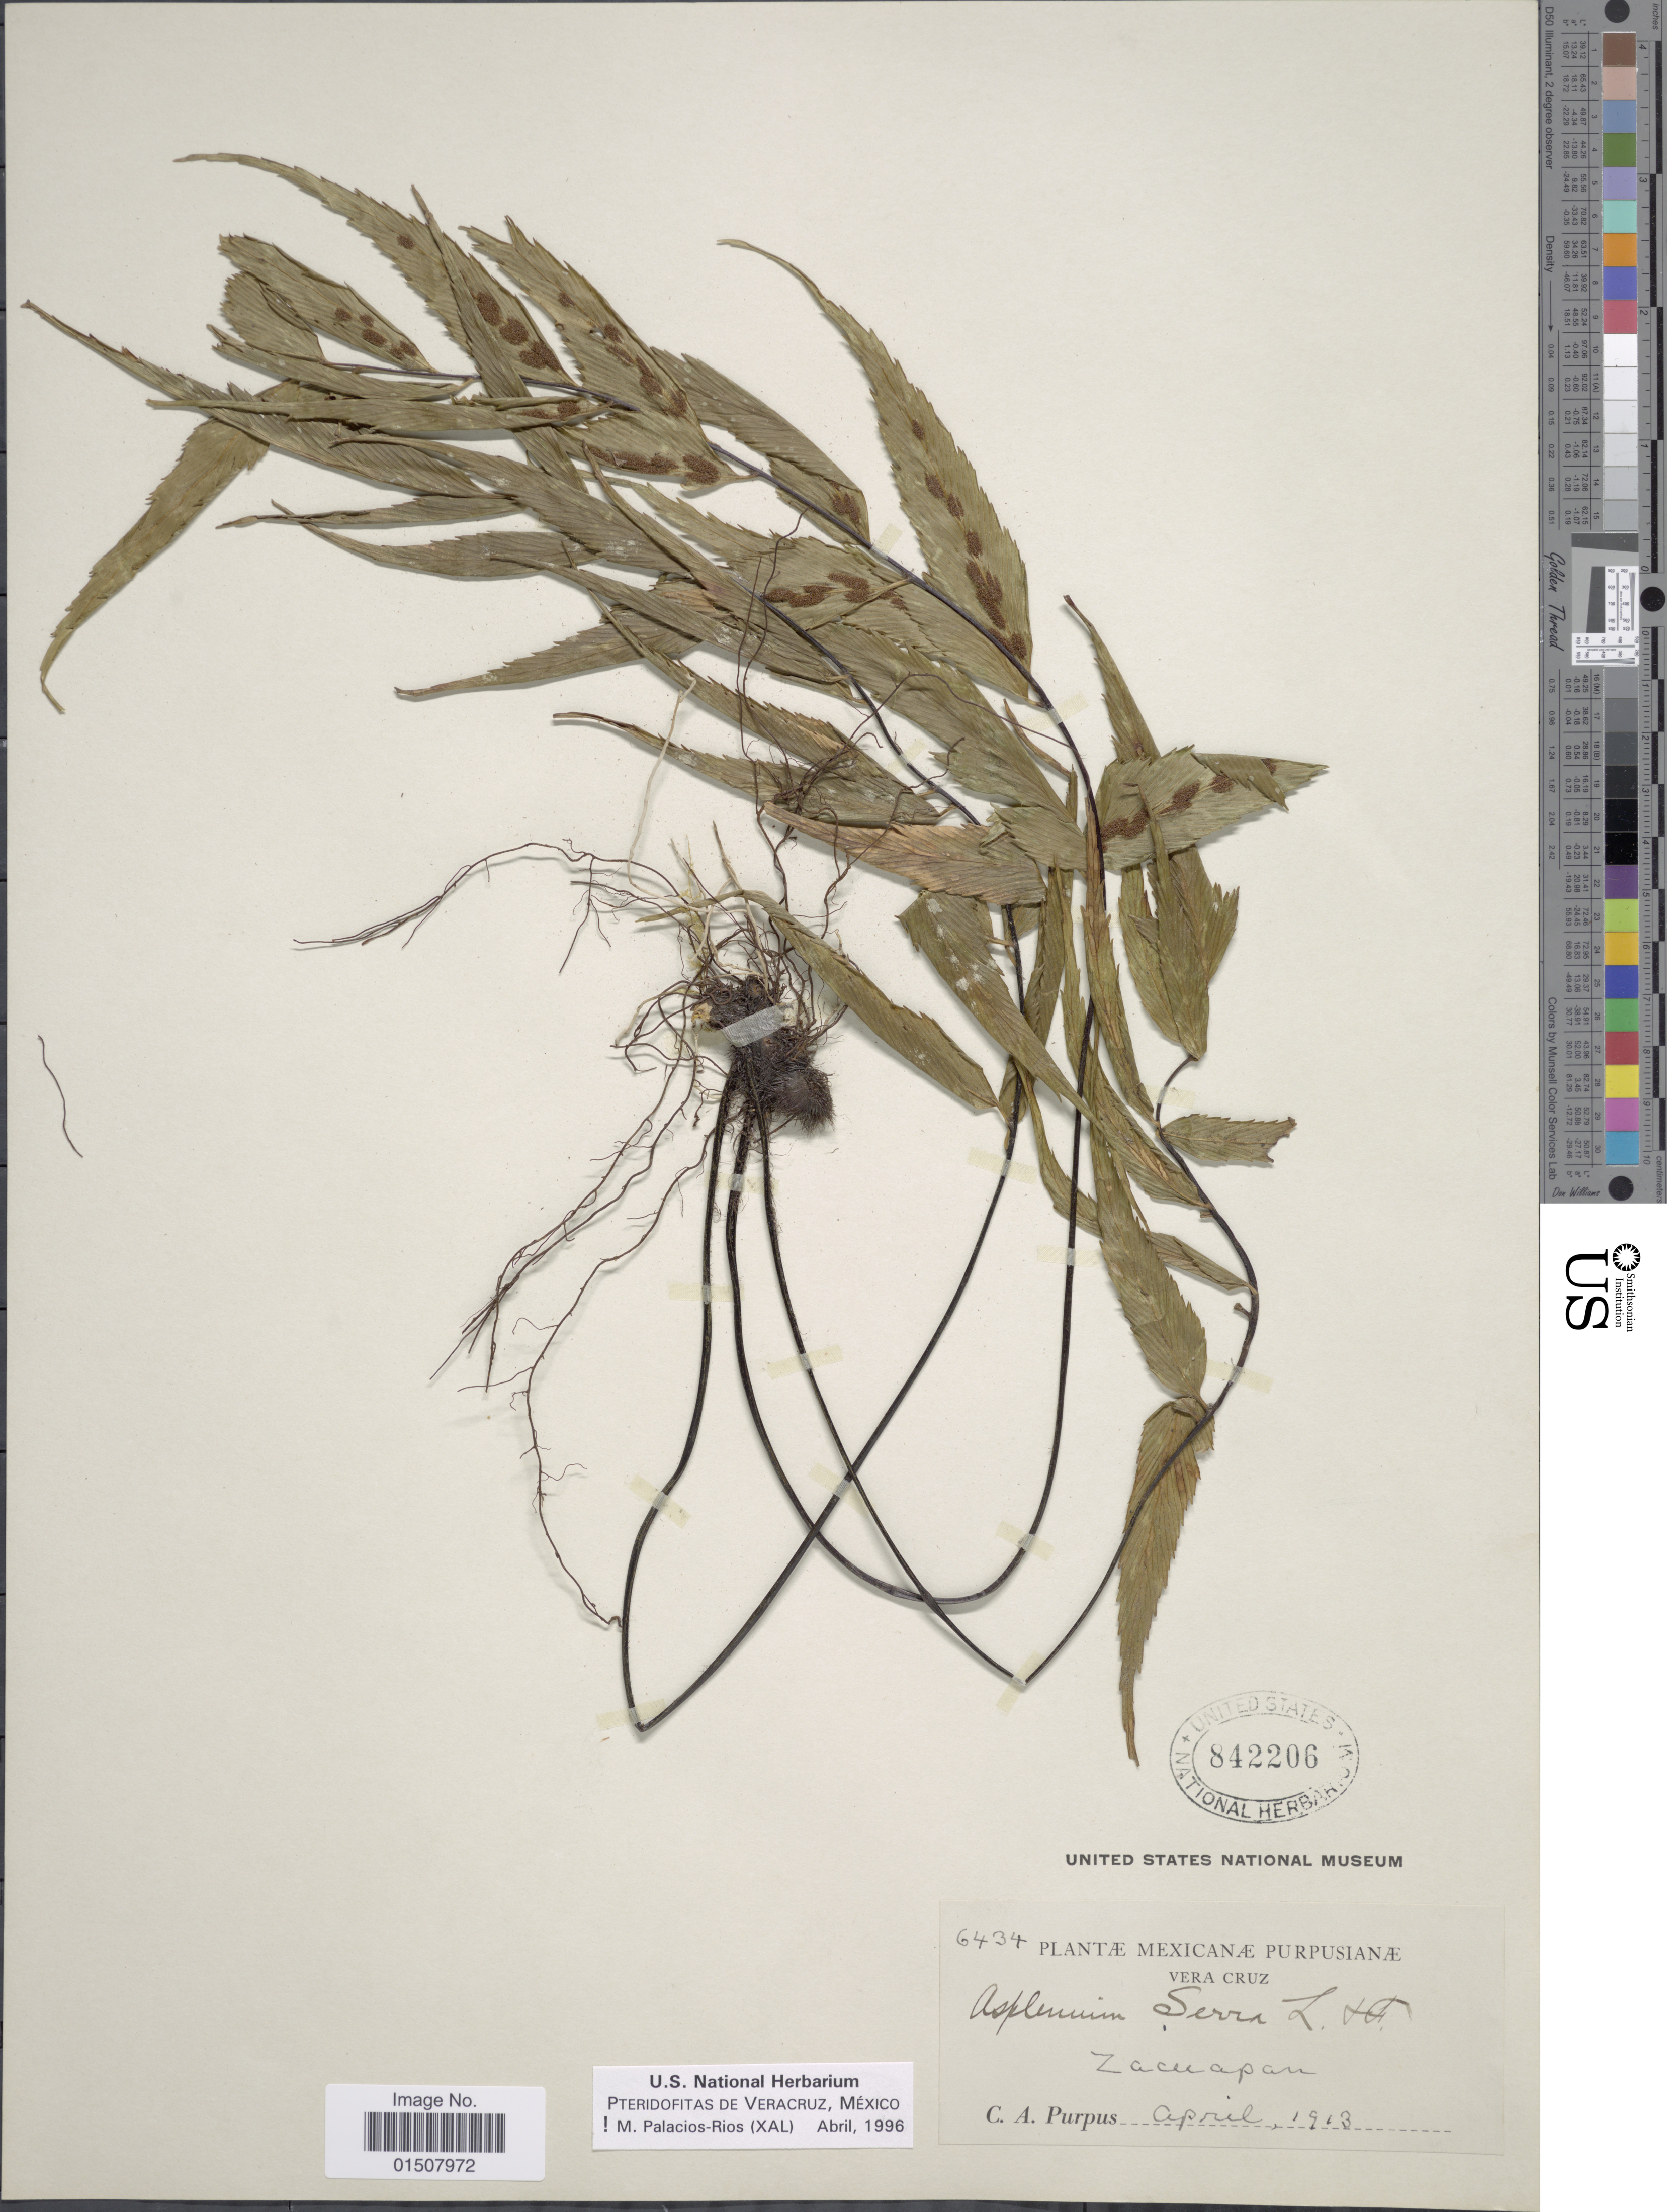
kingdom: Plantae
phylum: Tracheophyta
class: Polypodiopsida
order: Polypodiales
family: Aspleniaceae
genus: Asplenium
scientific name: Asplenium serra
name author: Langsd. & Fisch.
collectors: C. A. Purpus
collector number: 6434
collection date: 1913-04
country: Mexico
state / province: Veracruz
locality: Zacupan, Vera Cruz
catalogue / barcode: US 842206